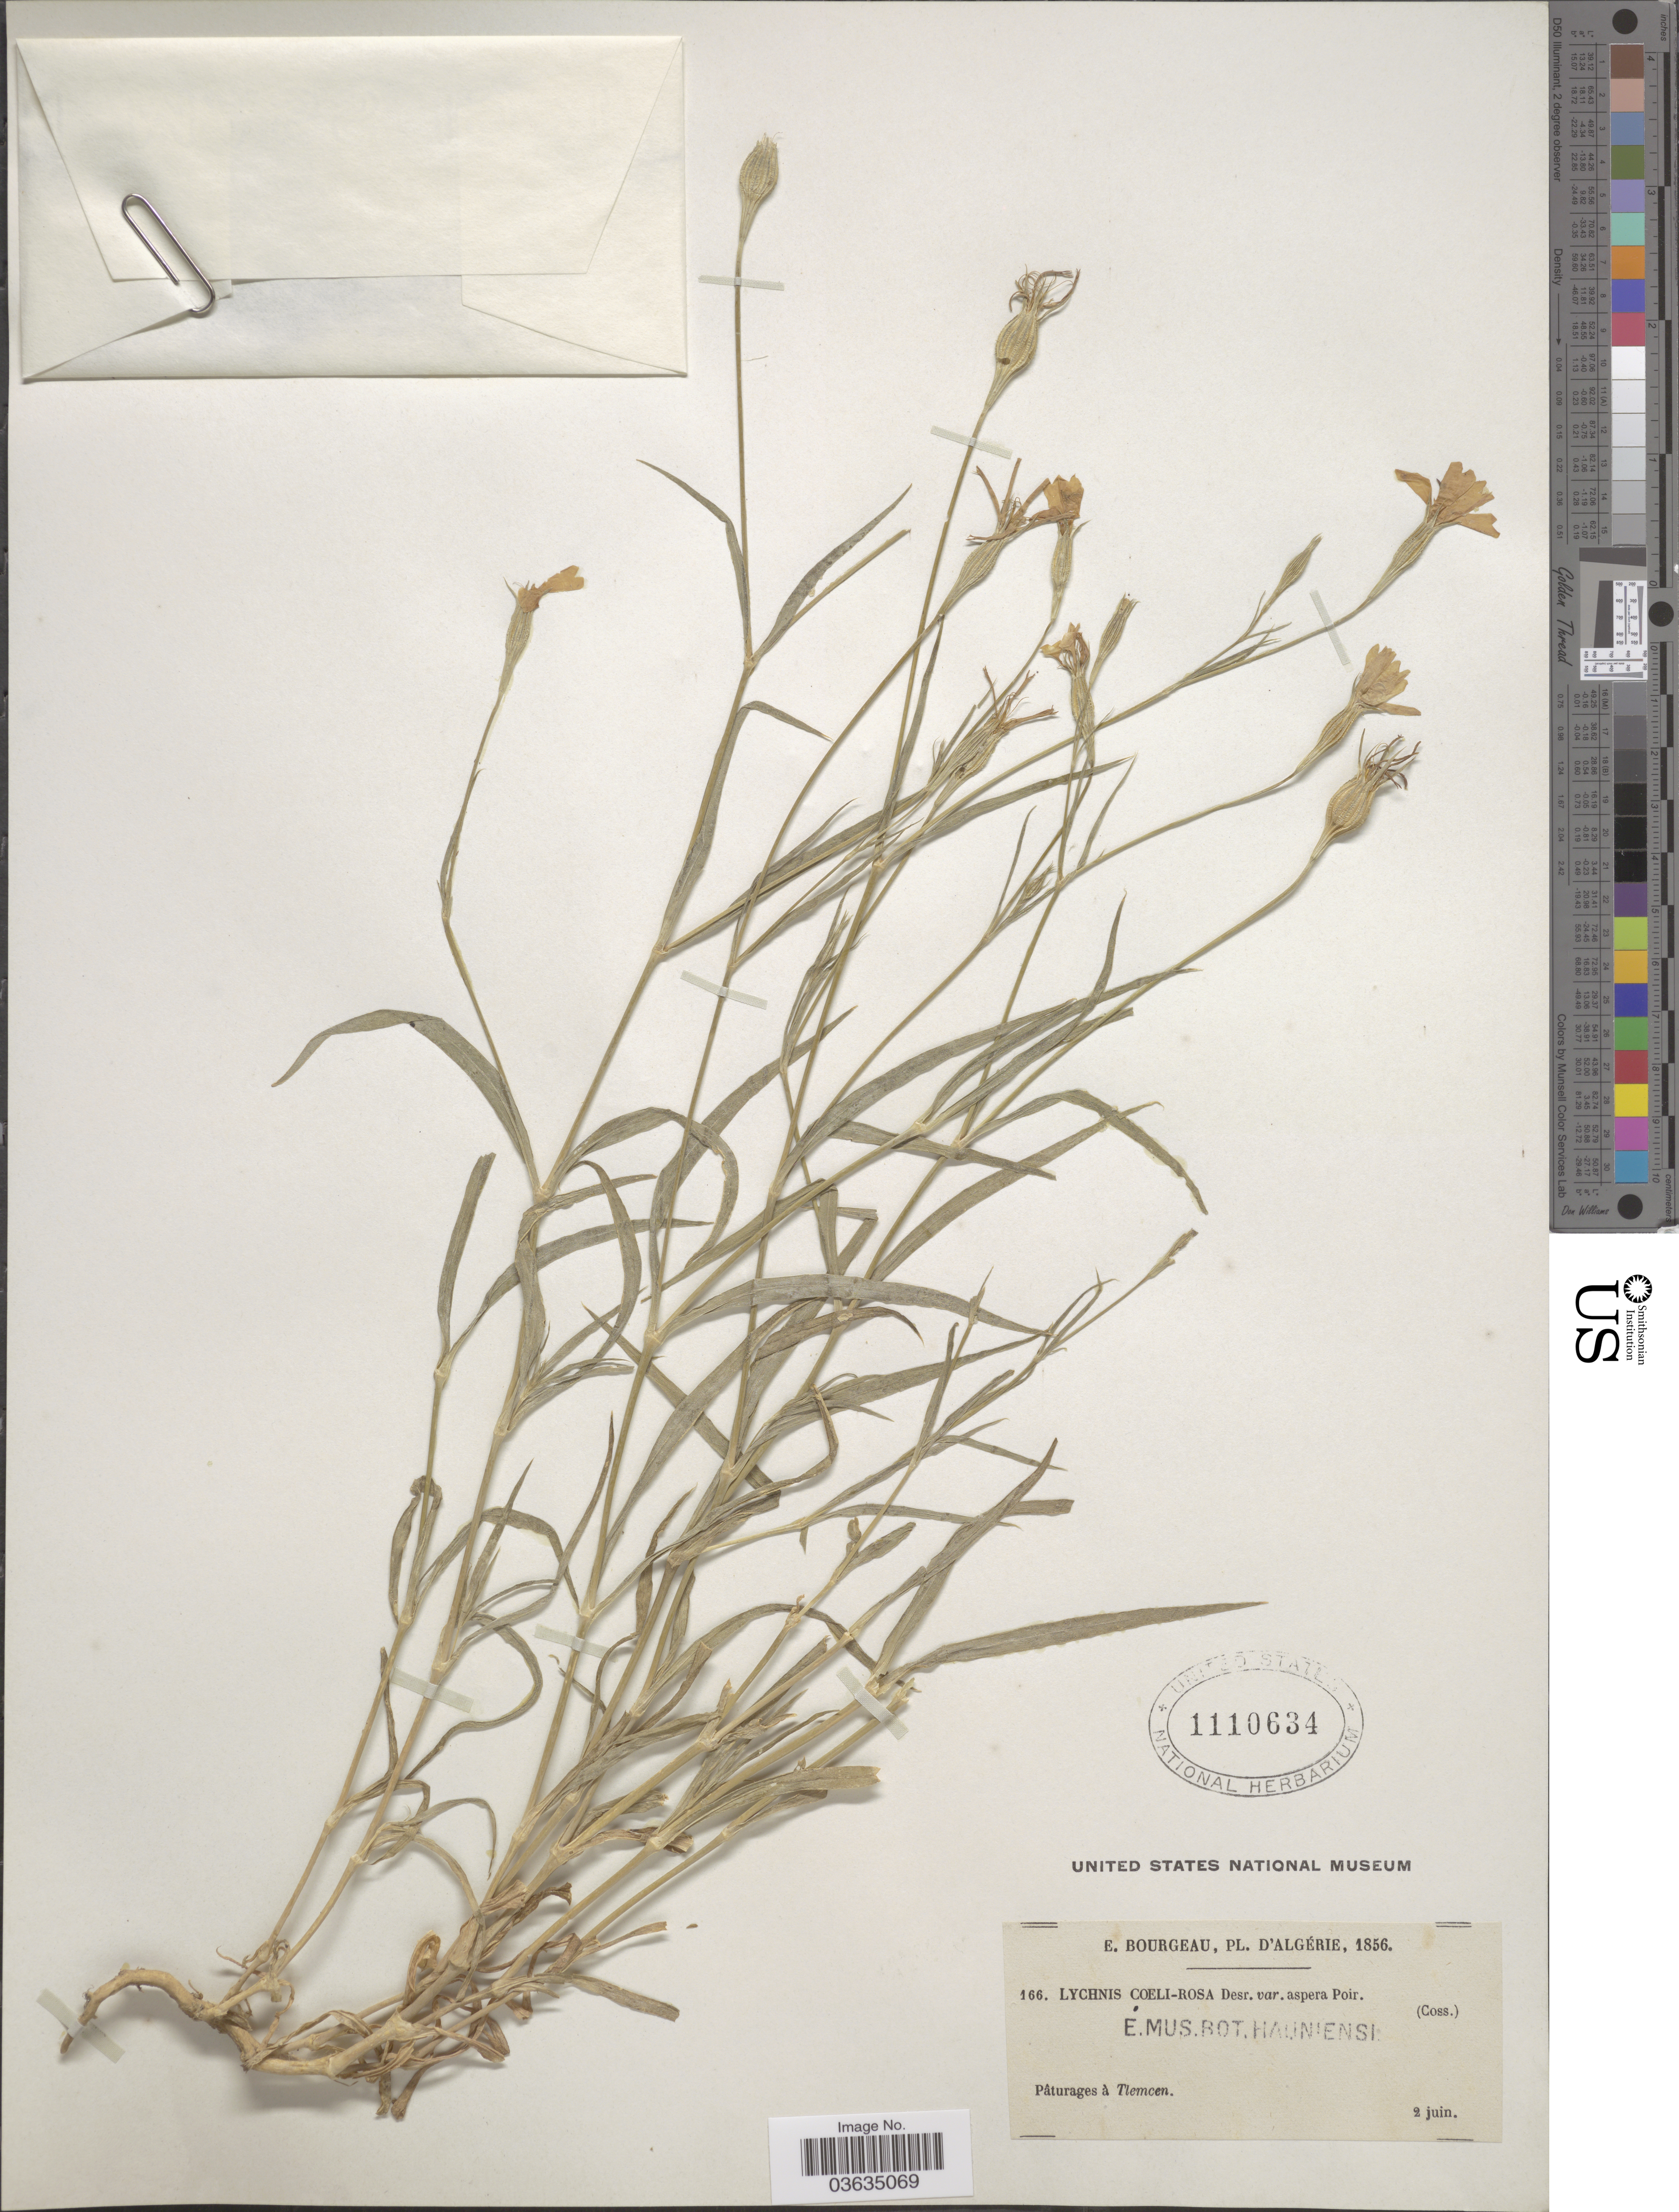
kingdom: Plantae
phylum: Tracheophyta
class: Magnoliopsida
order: Caryophyllales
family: Caryophyllaceae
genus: Eudianthe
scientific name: Eudianthe coeli-rosa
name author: (L.) Fenzl ex Endl.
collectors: E. Bourgeau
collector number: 166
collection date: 1856-06-02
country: Algeria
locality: Pâturages à Tlemcen.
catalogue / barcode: US 1110634